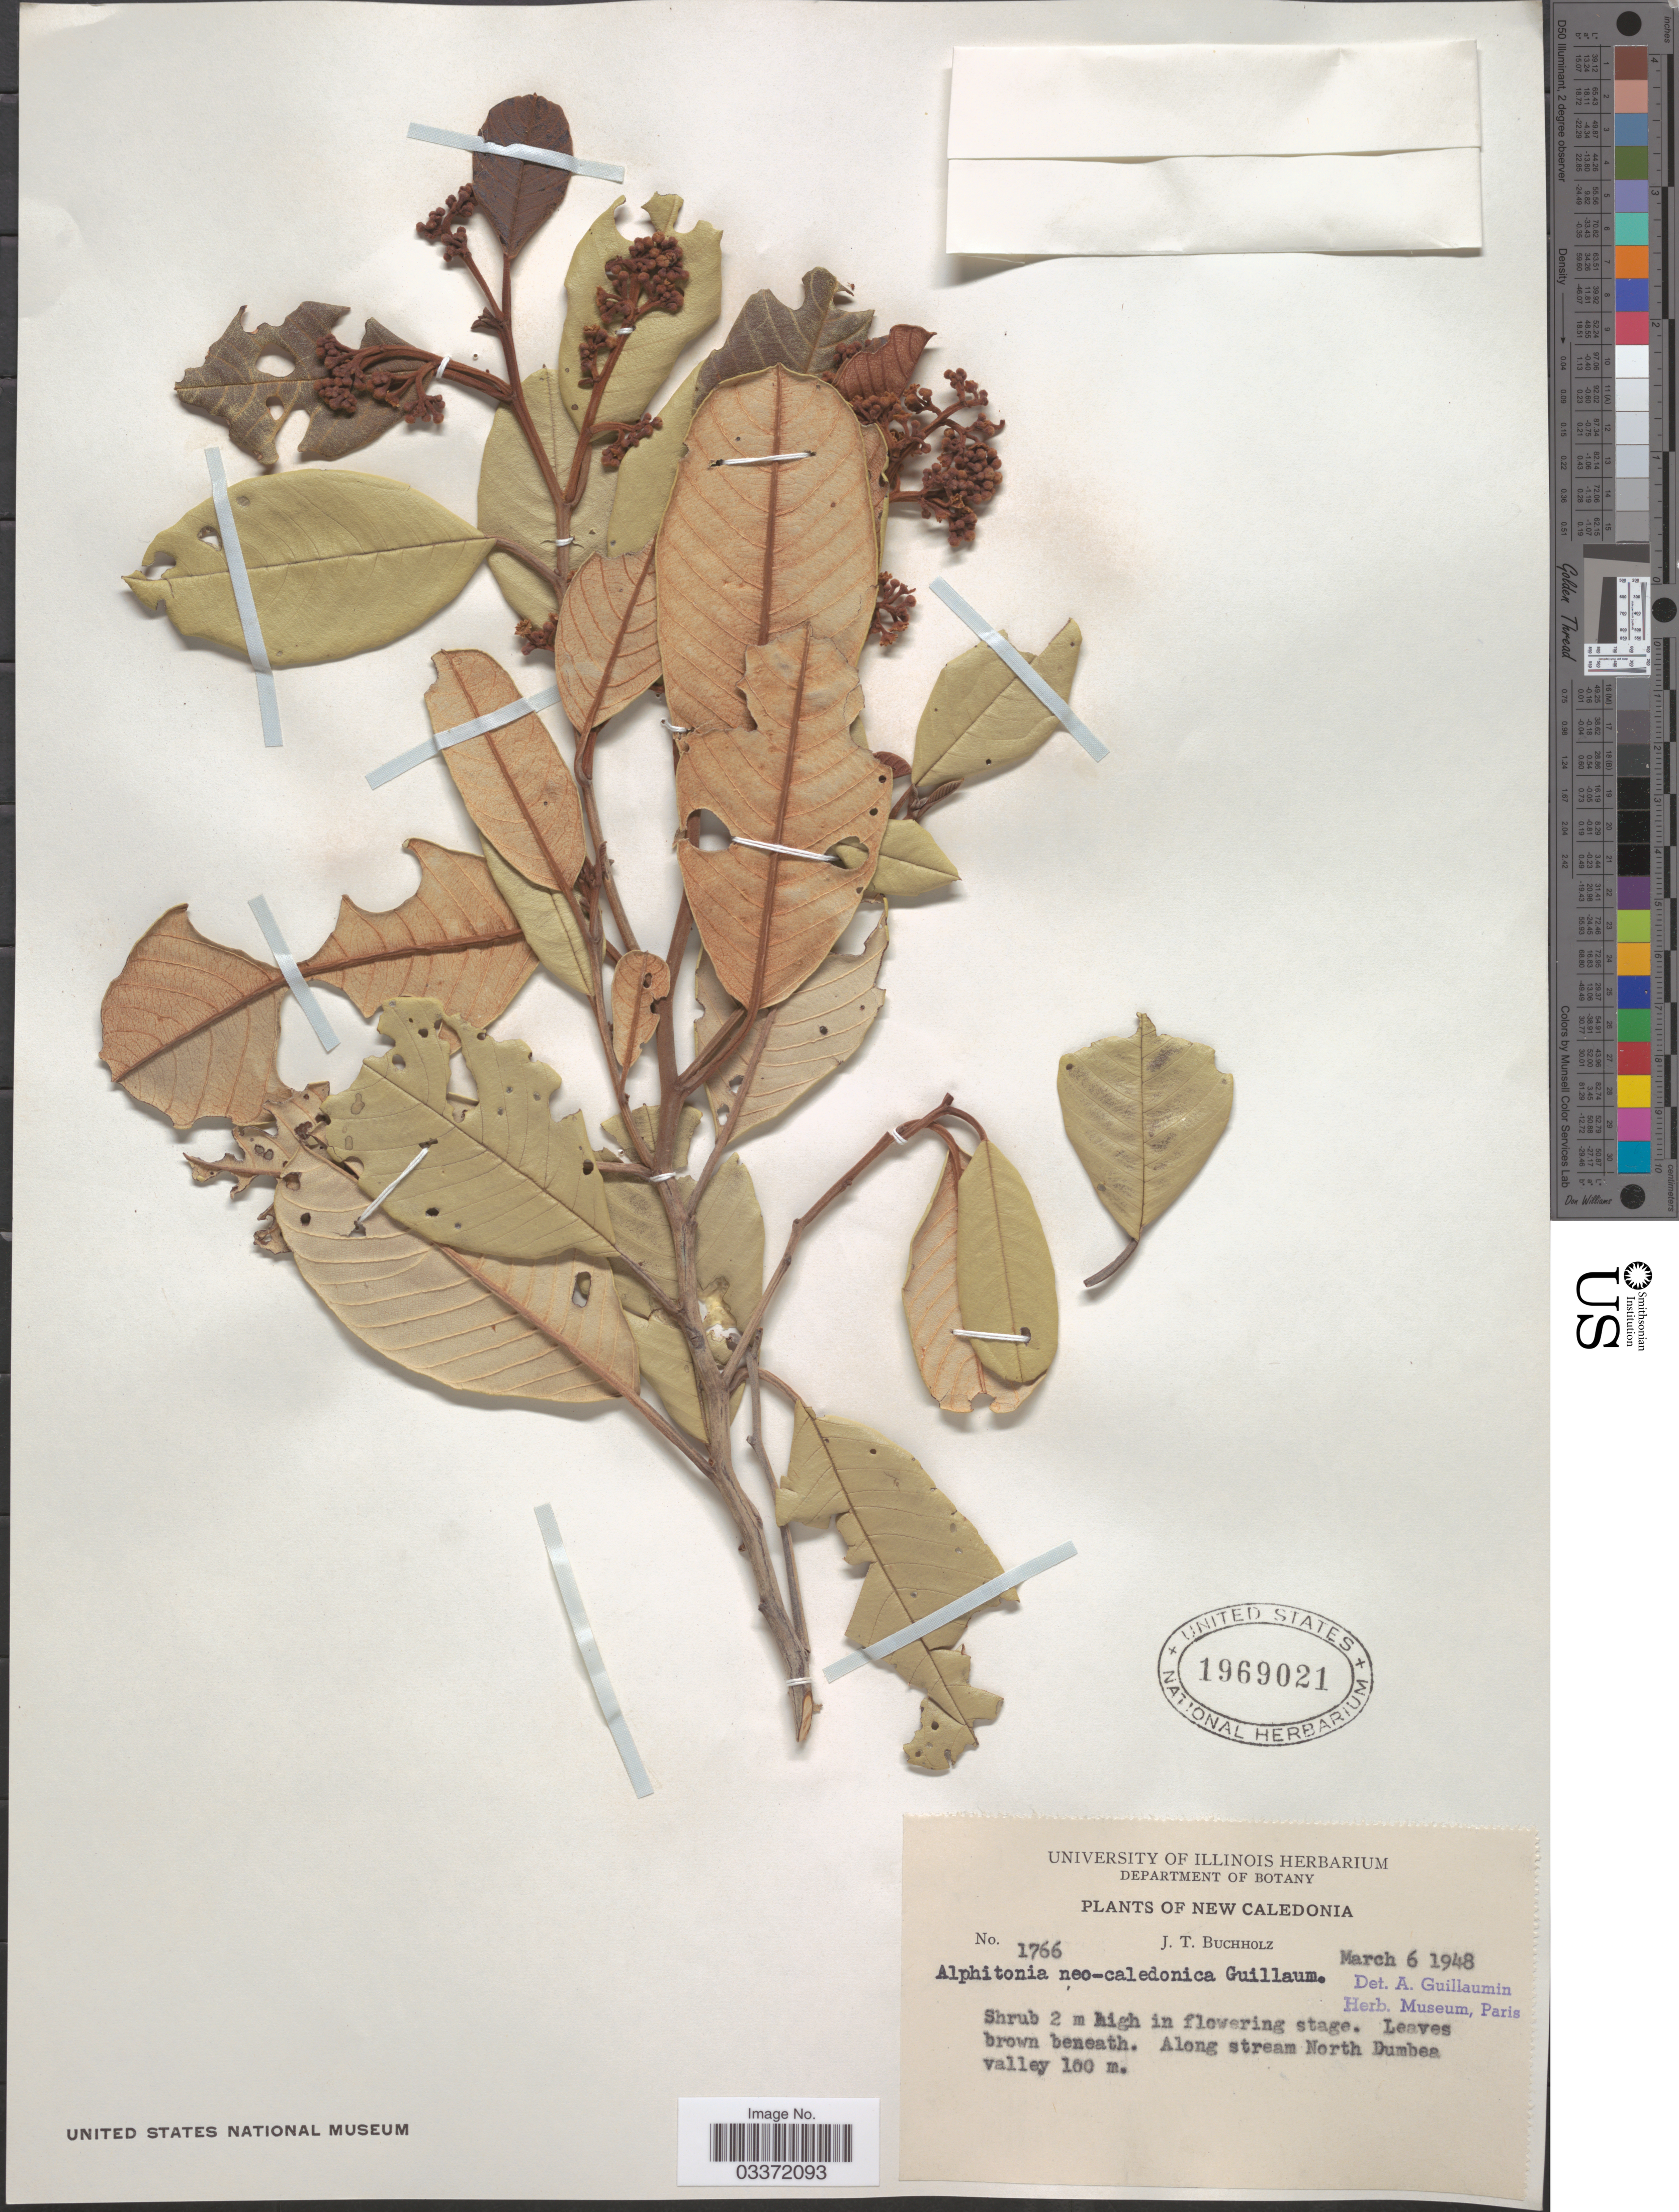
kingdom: Plantae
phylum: Tracheophyta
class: Magnoliopsida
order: Rosales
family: Rhamnaceae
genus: Alphitonia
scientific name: Alphitonia neocaledonica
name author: (Schltr.) Guillaumin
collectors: J. T. Buchholz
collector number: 1766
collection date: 1948-03-06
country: New Caledonia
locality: Along stream North Dumbea valley.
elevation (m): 100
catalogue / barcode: US 1969021